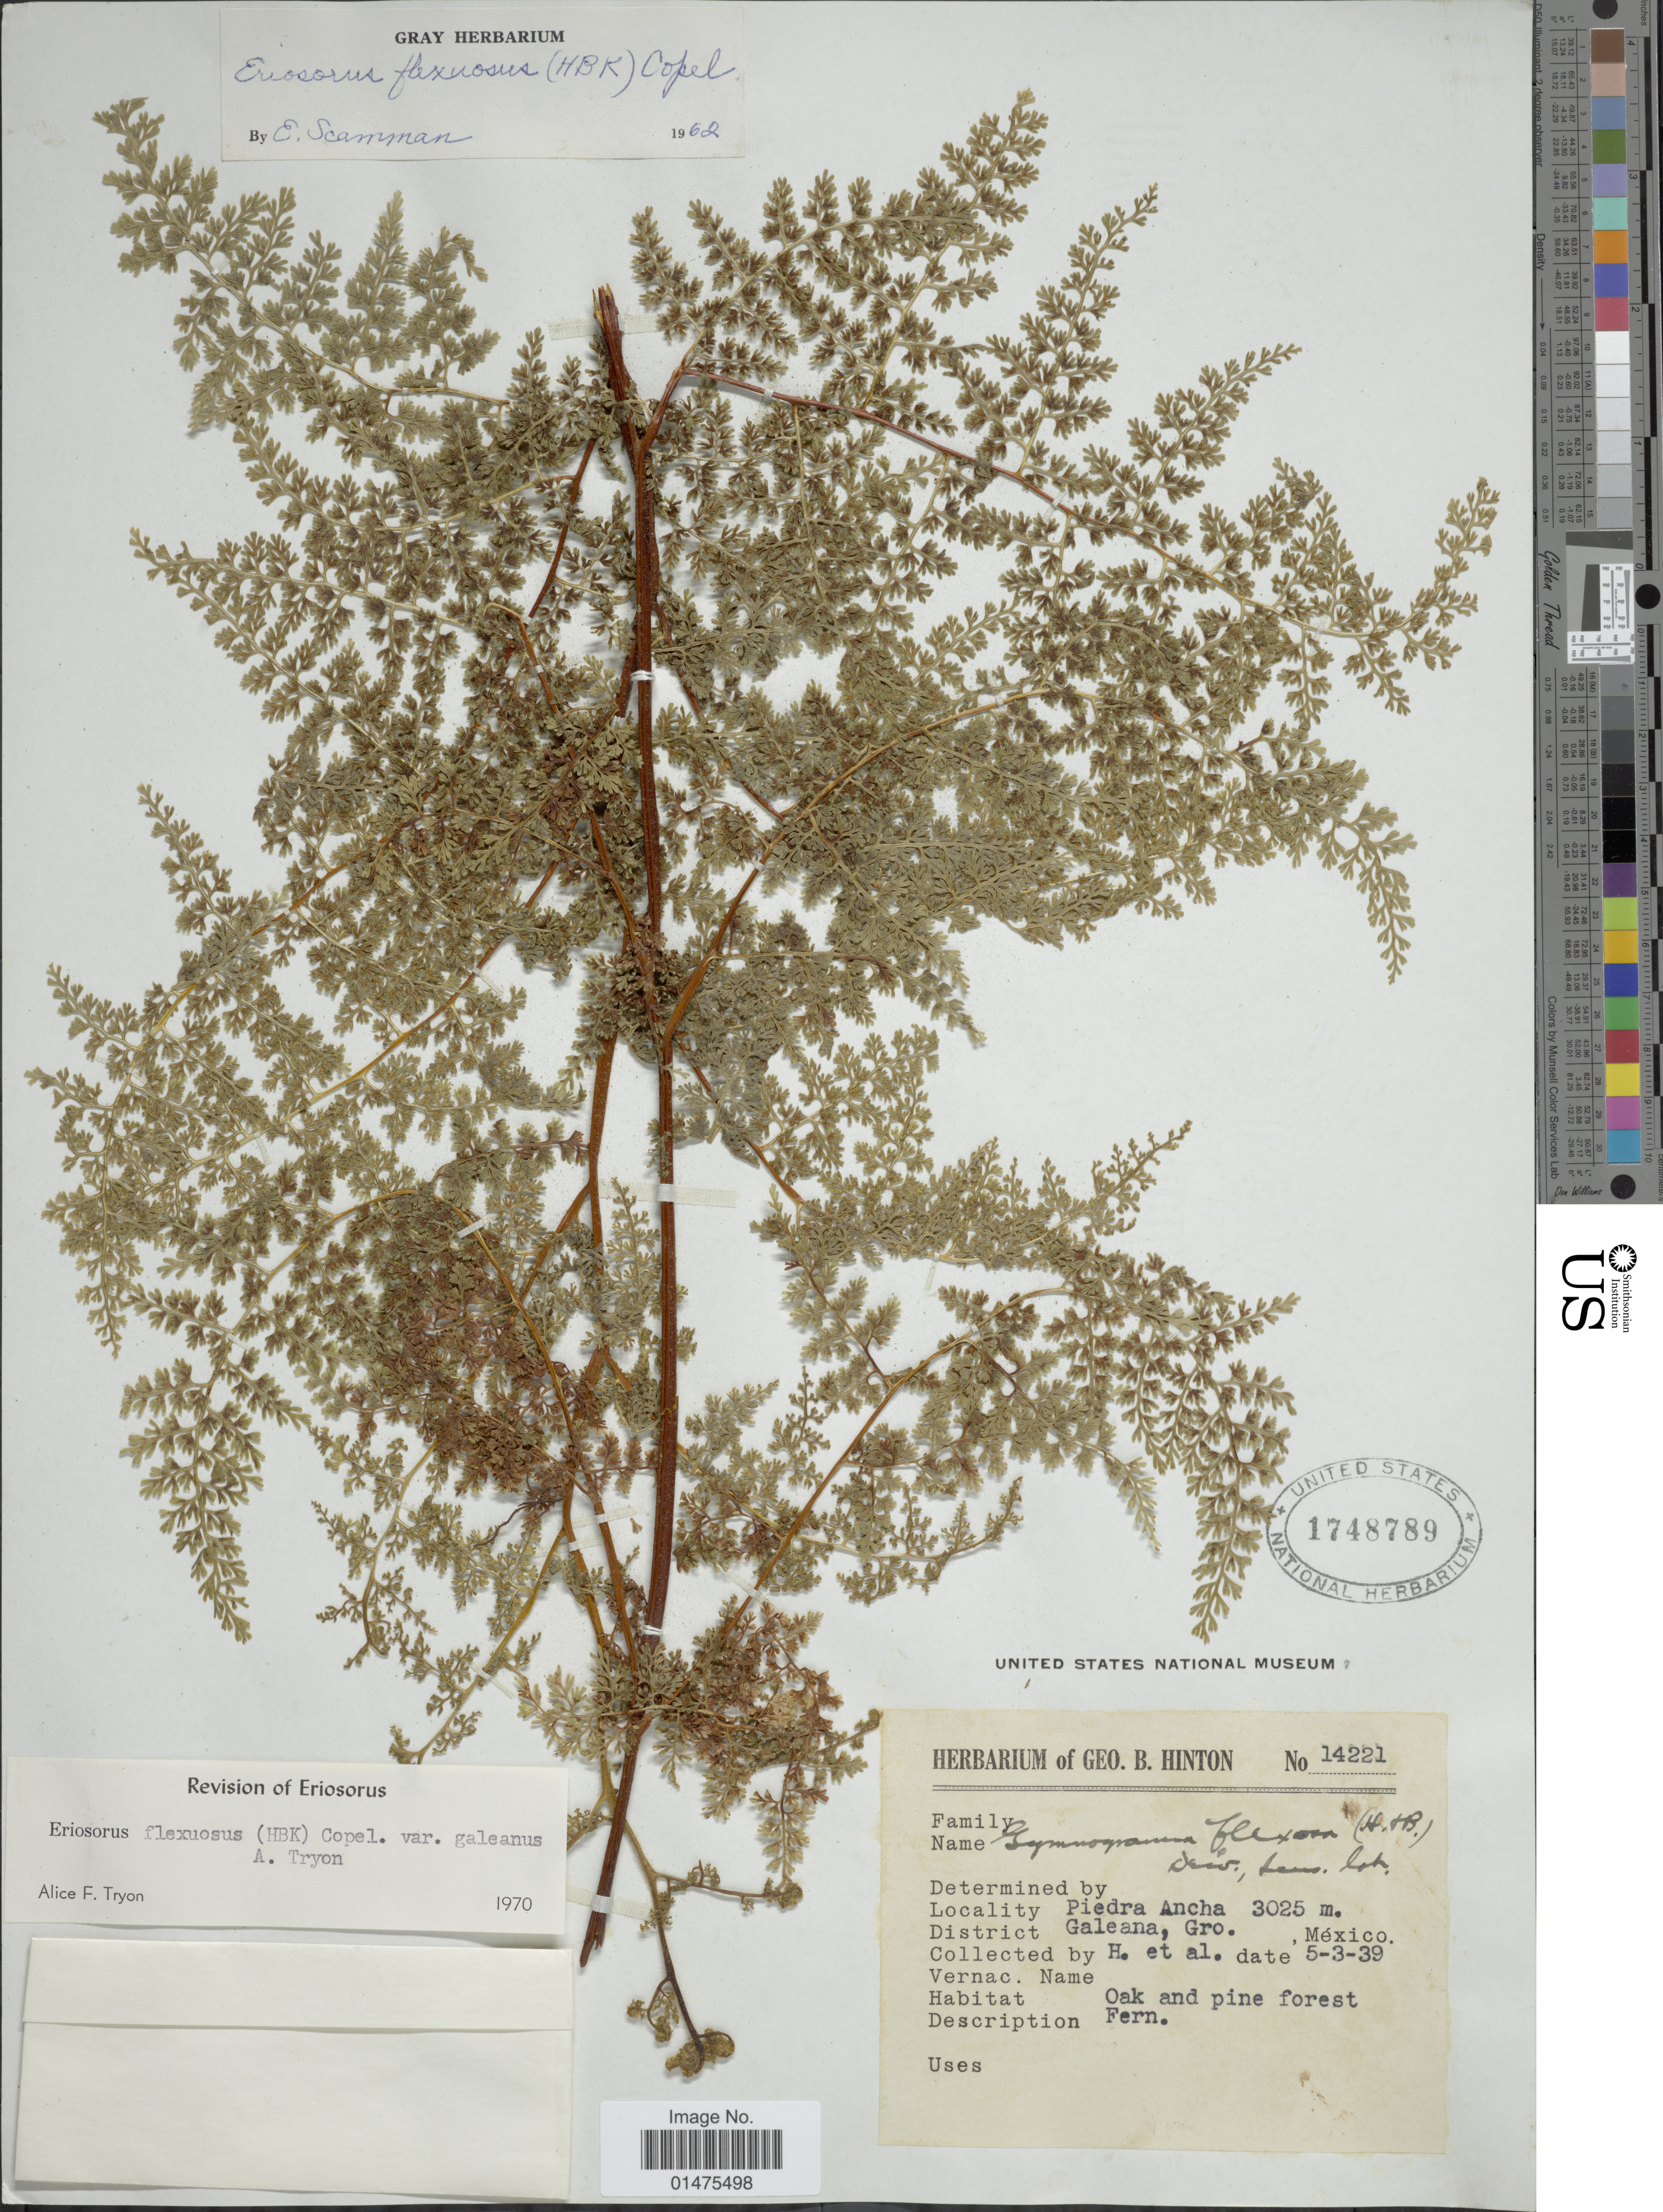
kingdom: Plantae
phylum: Tracheophyta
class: Polypodiopsida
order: Polypodiales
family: Pteridaceae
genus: Jamesonia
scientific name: Jamesonia flexuosa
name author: (Humb. & Bonpl.) Christenh.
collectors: G. B. Hinton & et al.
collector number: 14221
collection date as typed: Transcribed d/m/y: 3/5/39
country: Mexico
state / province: Guerrero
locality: Piedra Ancha, District Galeana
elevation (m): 3025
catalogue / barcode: US 1748789